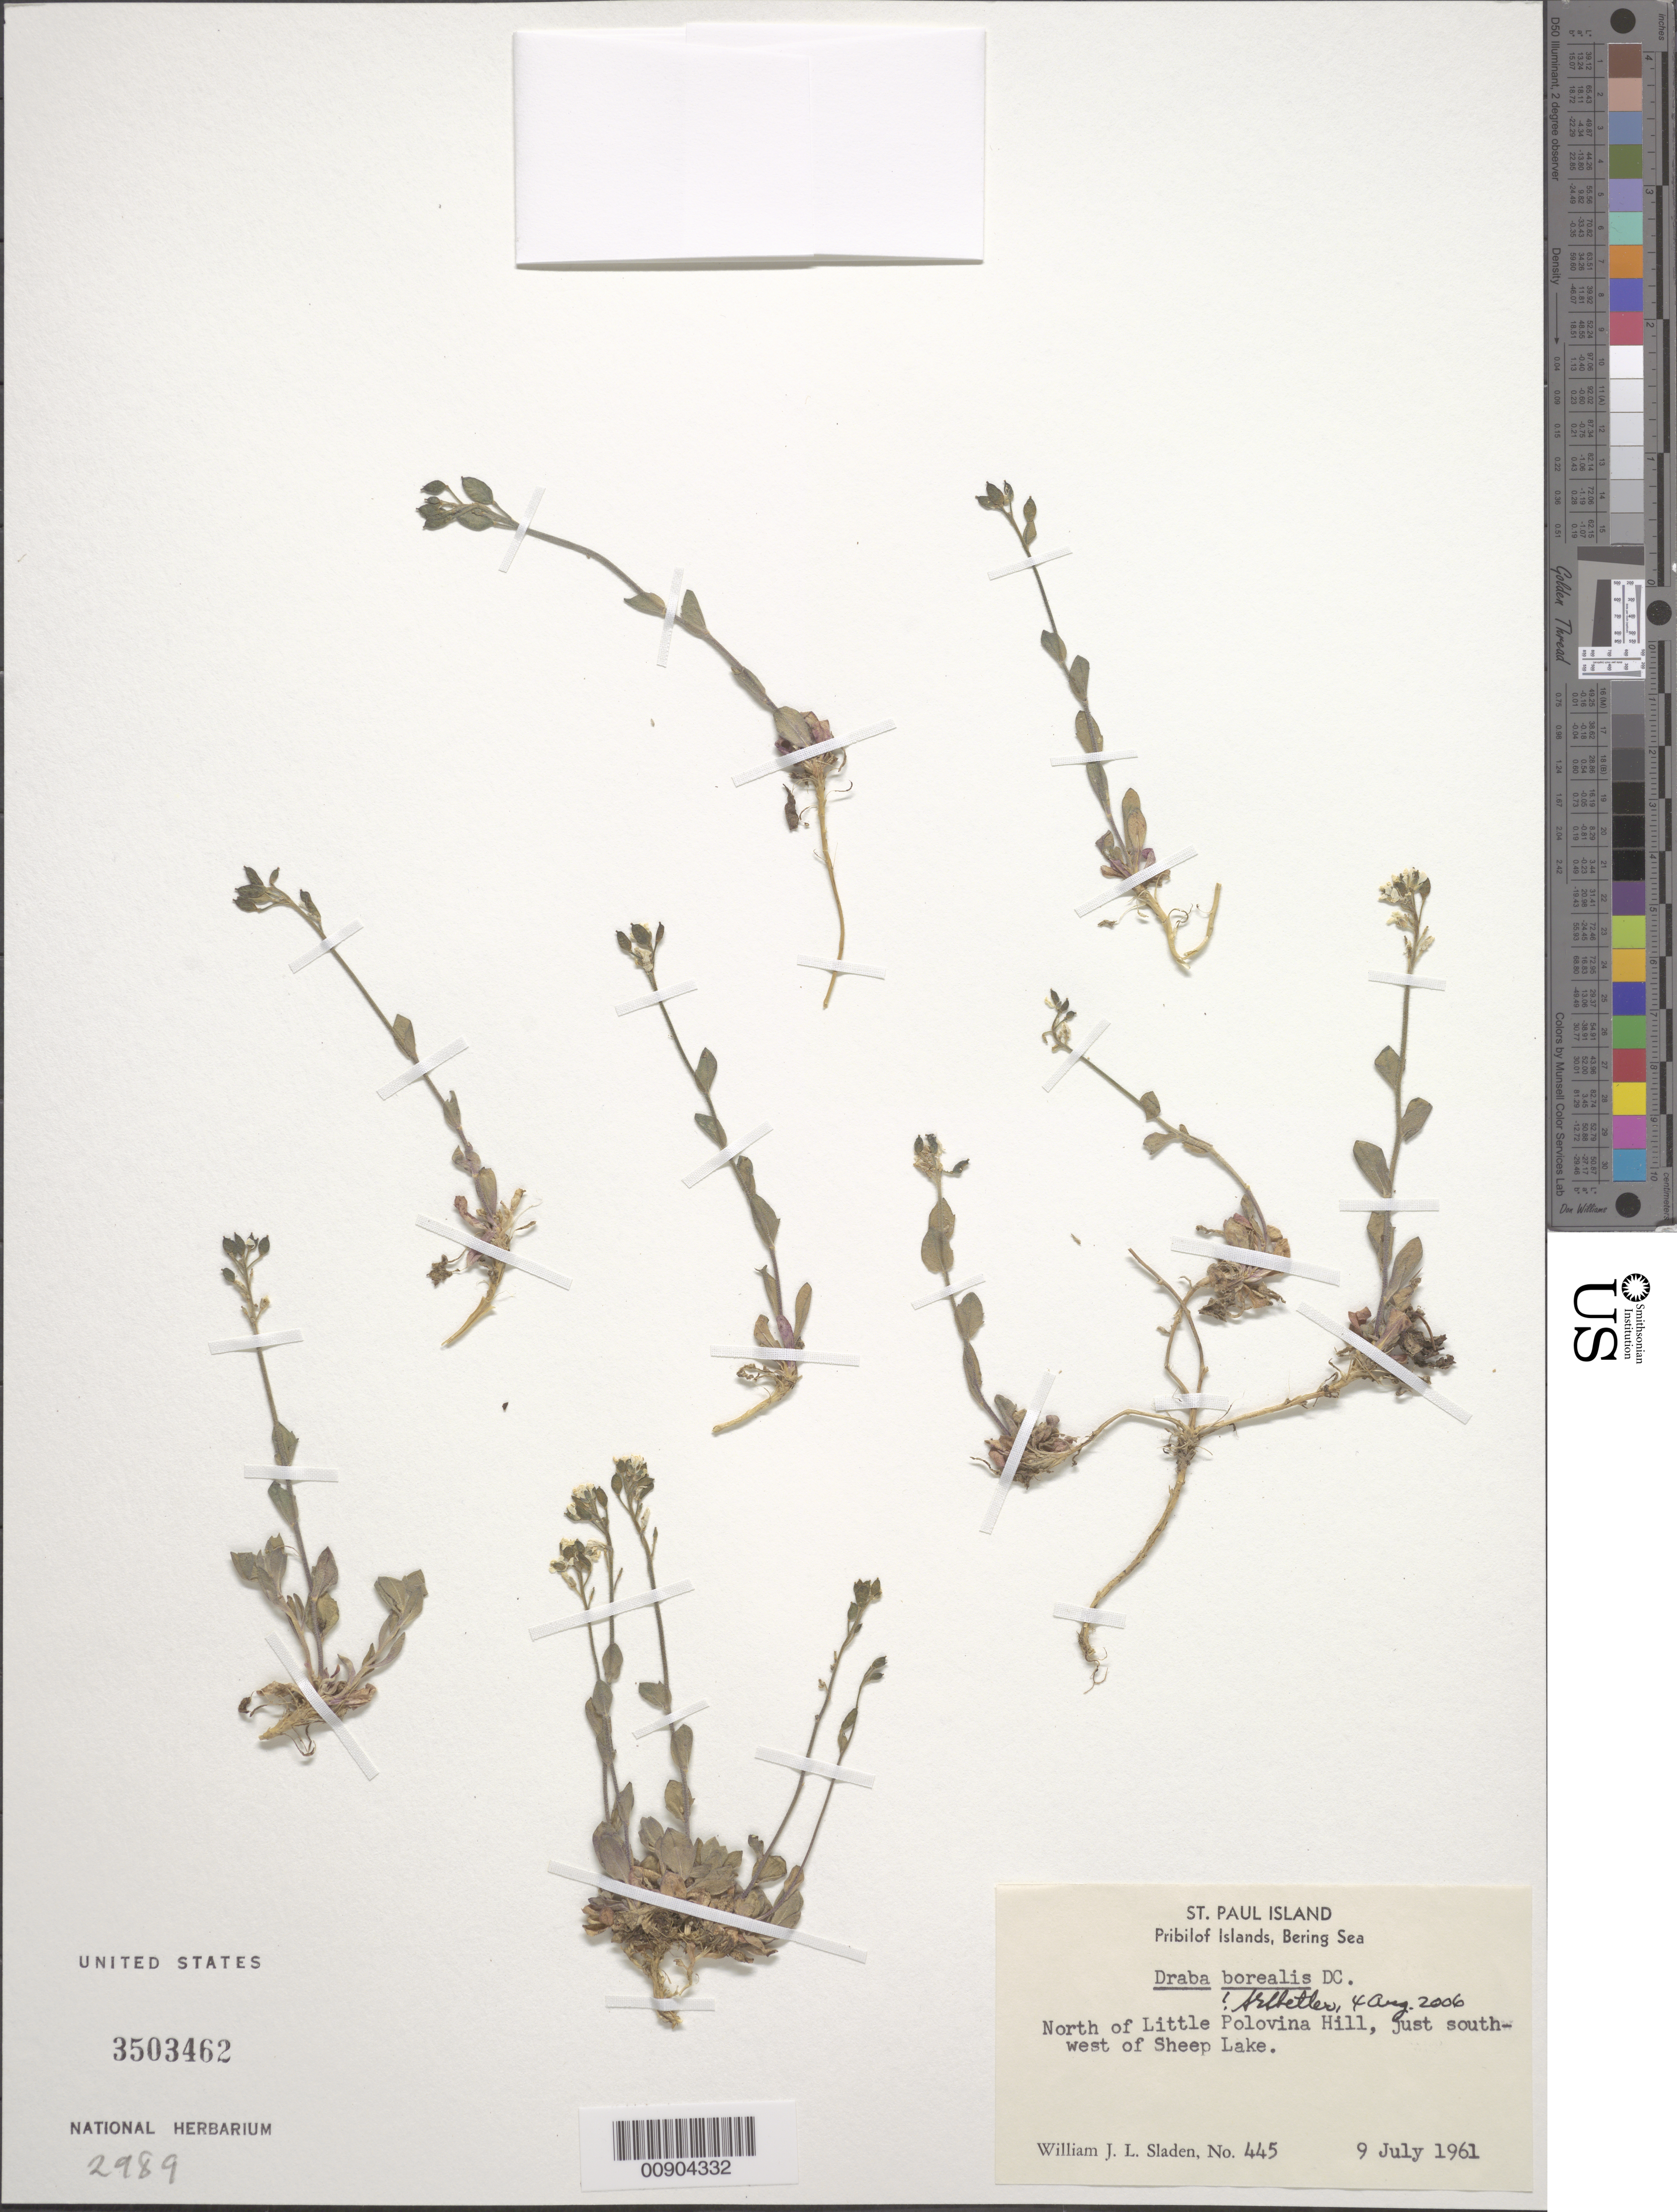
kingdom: Plantae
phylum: Tracheophyta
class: Magnoliopsida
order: Brassicales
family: Brassicaceae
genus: Draba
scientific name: Draba borealis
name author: DC.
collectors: W. Sladen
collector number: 445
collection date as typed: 09 Jul 1961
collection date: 1961-07-09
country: United States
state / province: Alaska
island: St. Paul Island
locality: North of Little Polovina Hill, just southwest of Sheep Lake, Bering Sea, Pribilof Islands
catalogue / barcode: US 3503462